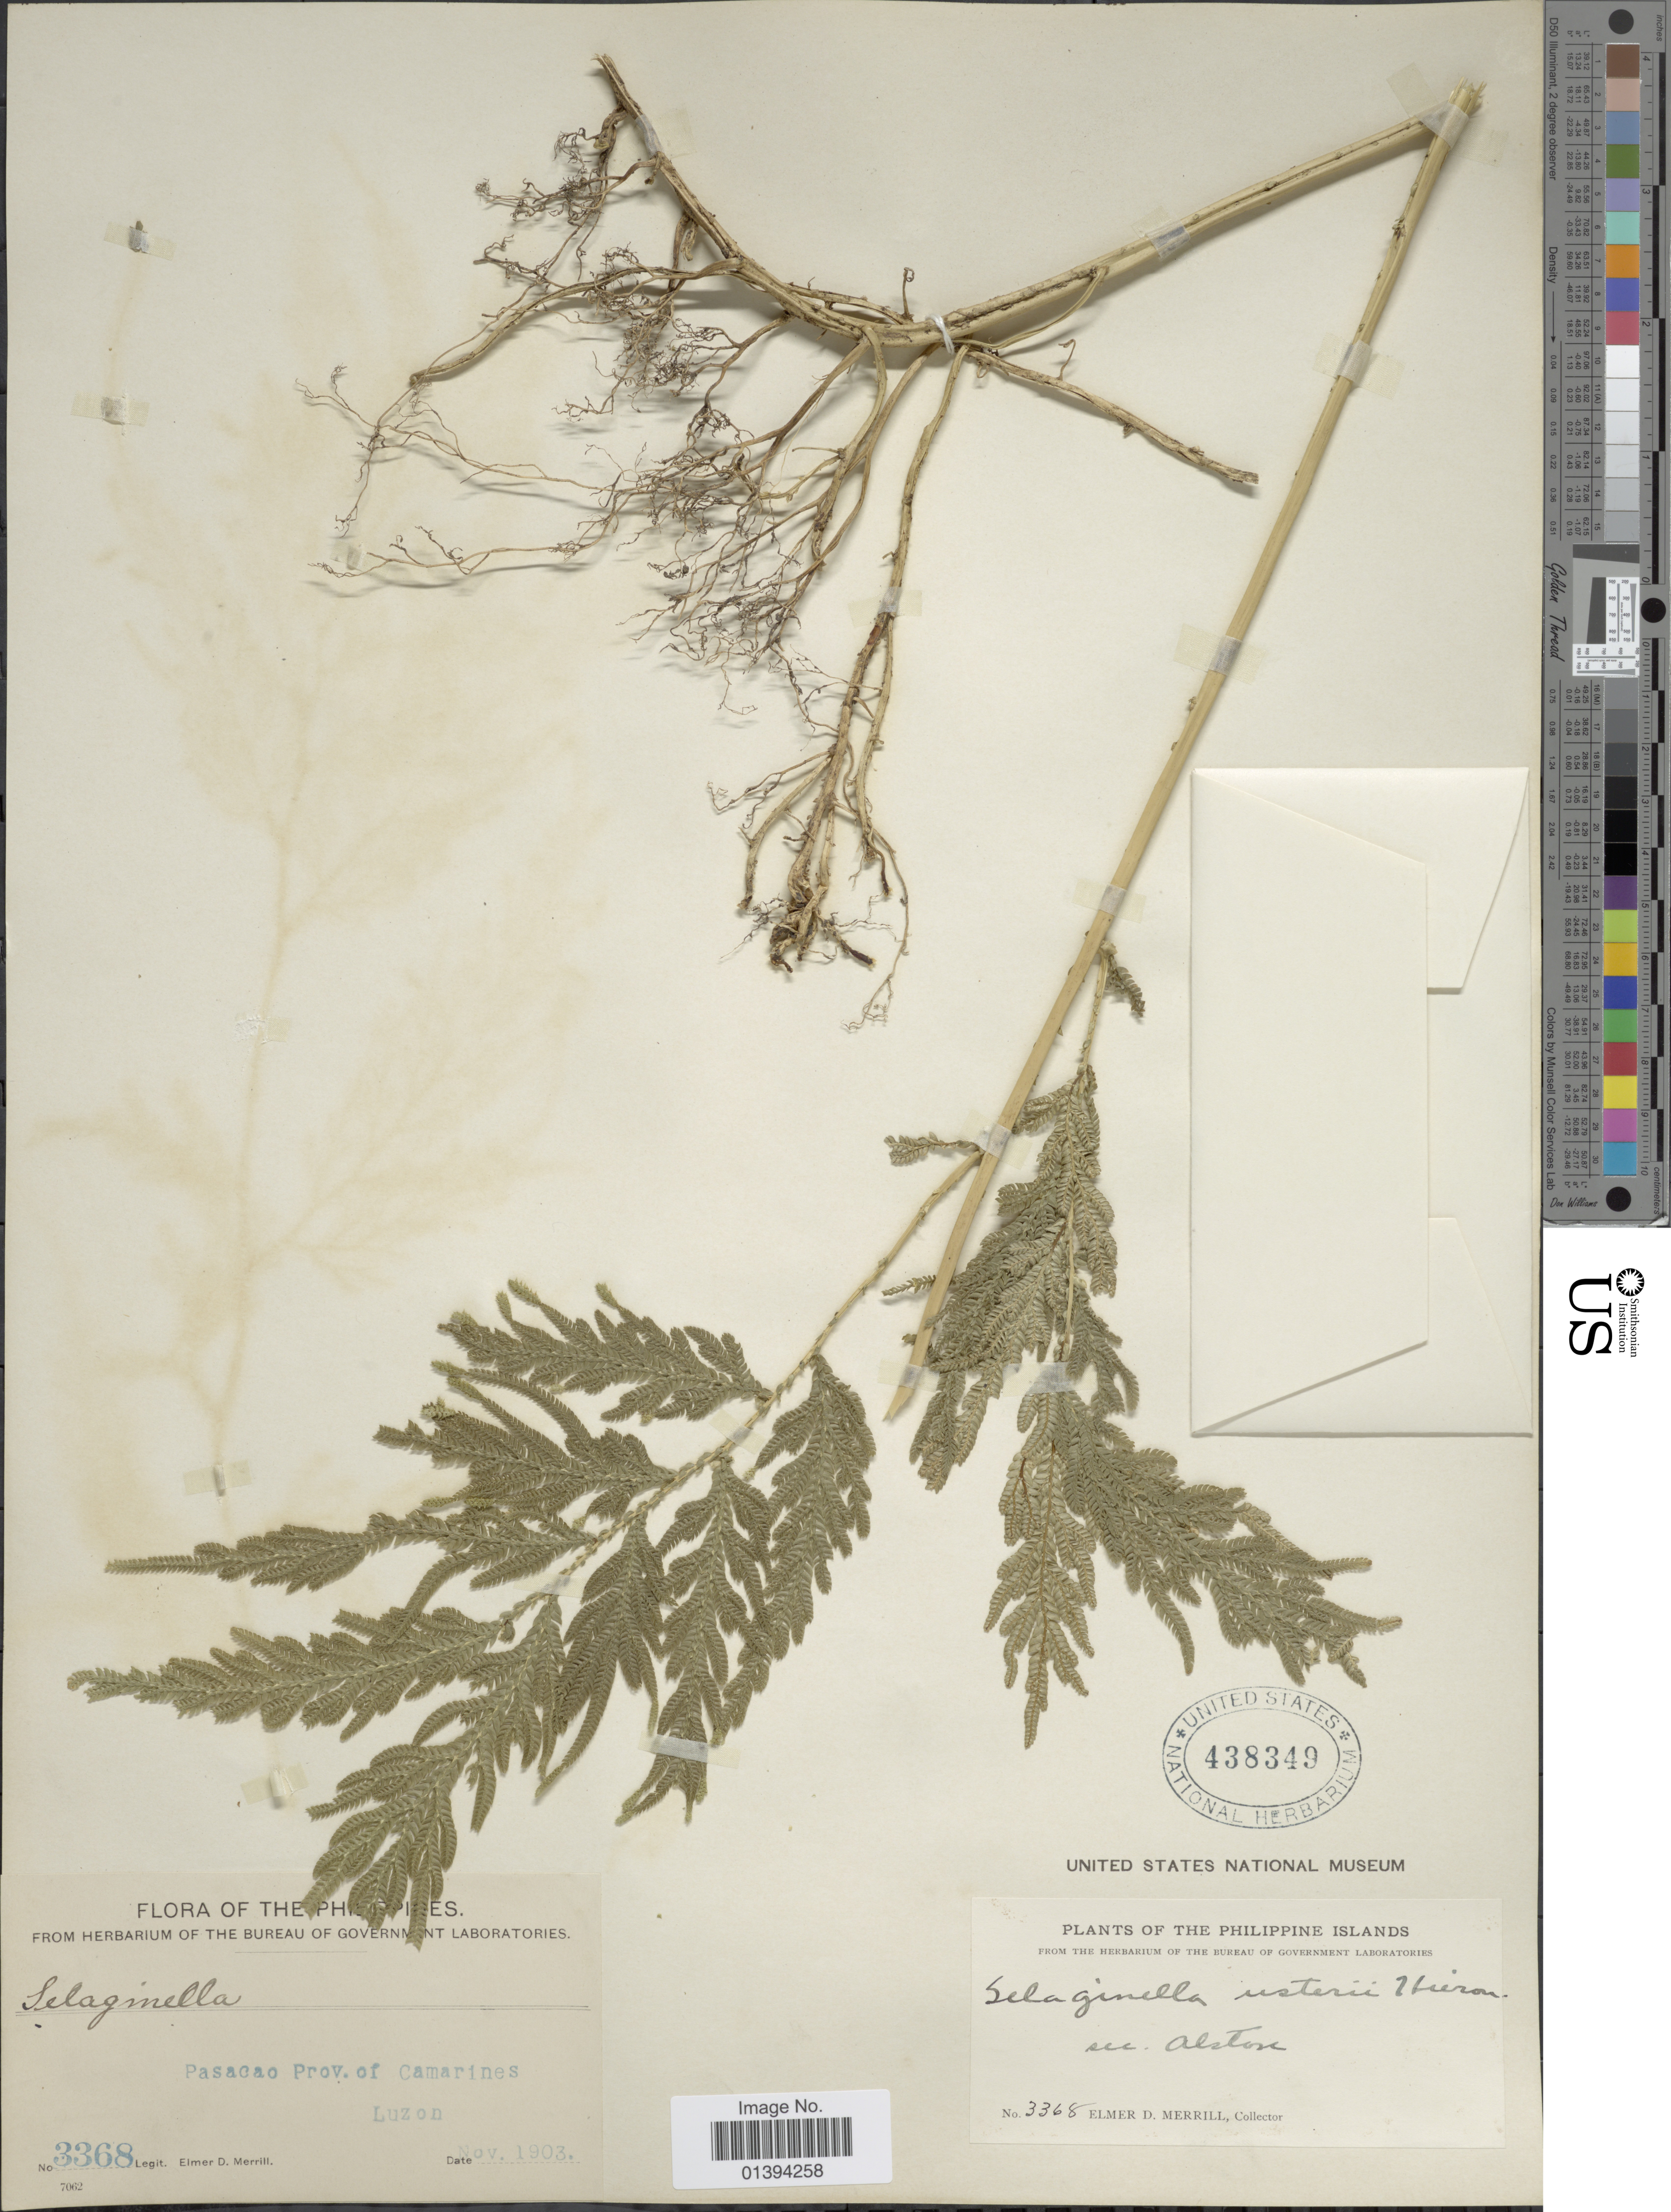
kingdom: Plantae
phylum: Tracheophyta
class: Lycopodiopsida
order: Selaginellales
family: Selaginellaceae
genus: Selaginella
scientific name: Selaginella usterii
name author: Hieron.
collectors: E. D. Merrill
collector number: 3368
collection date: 1903-11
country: Philippines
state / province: Central Luzon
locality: Pasacao prov. of Camarines, Luzon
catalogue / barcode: US 438349